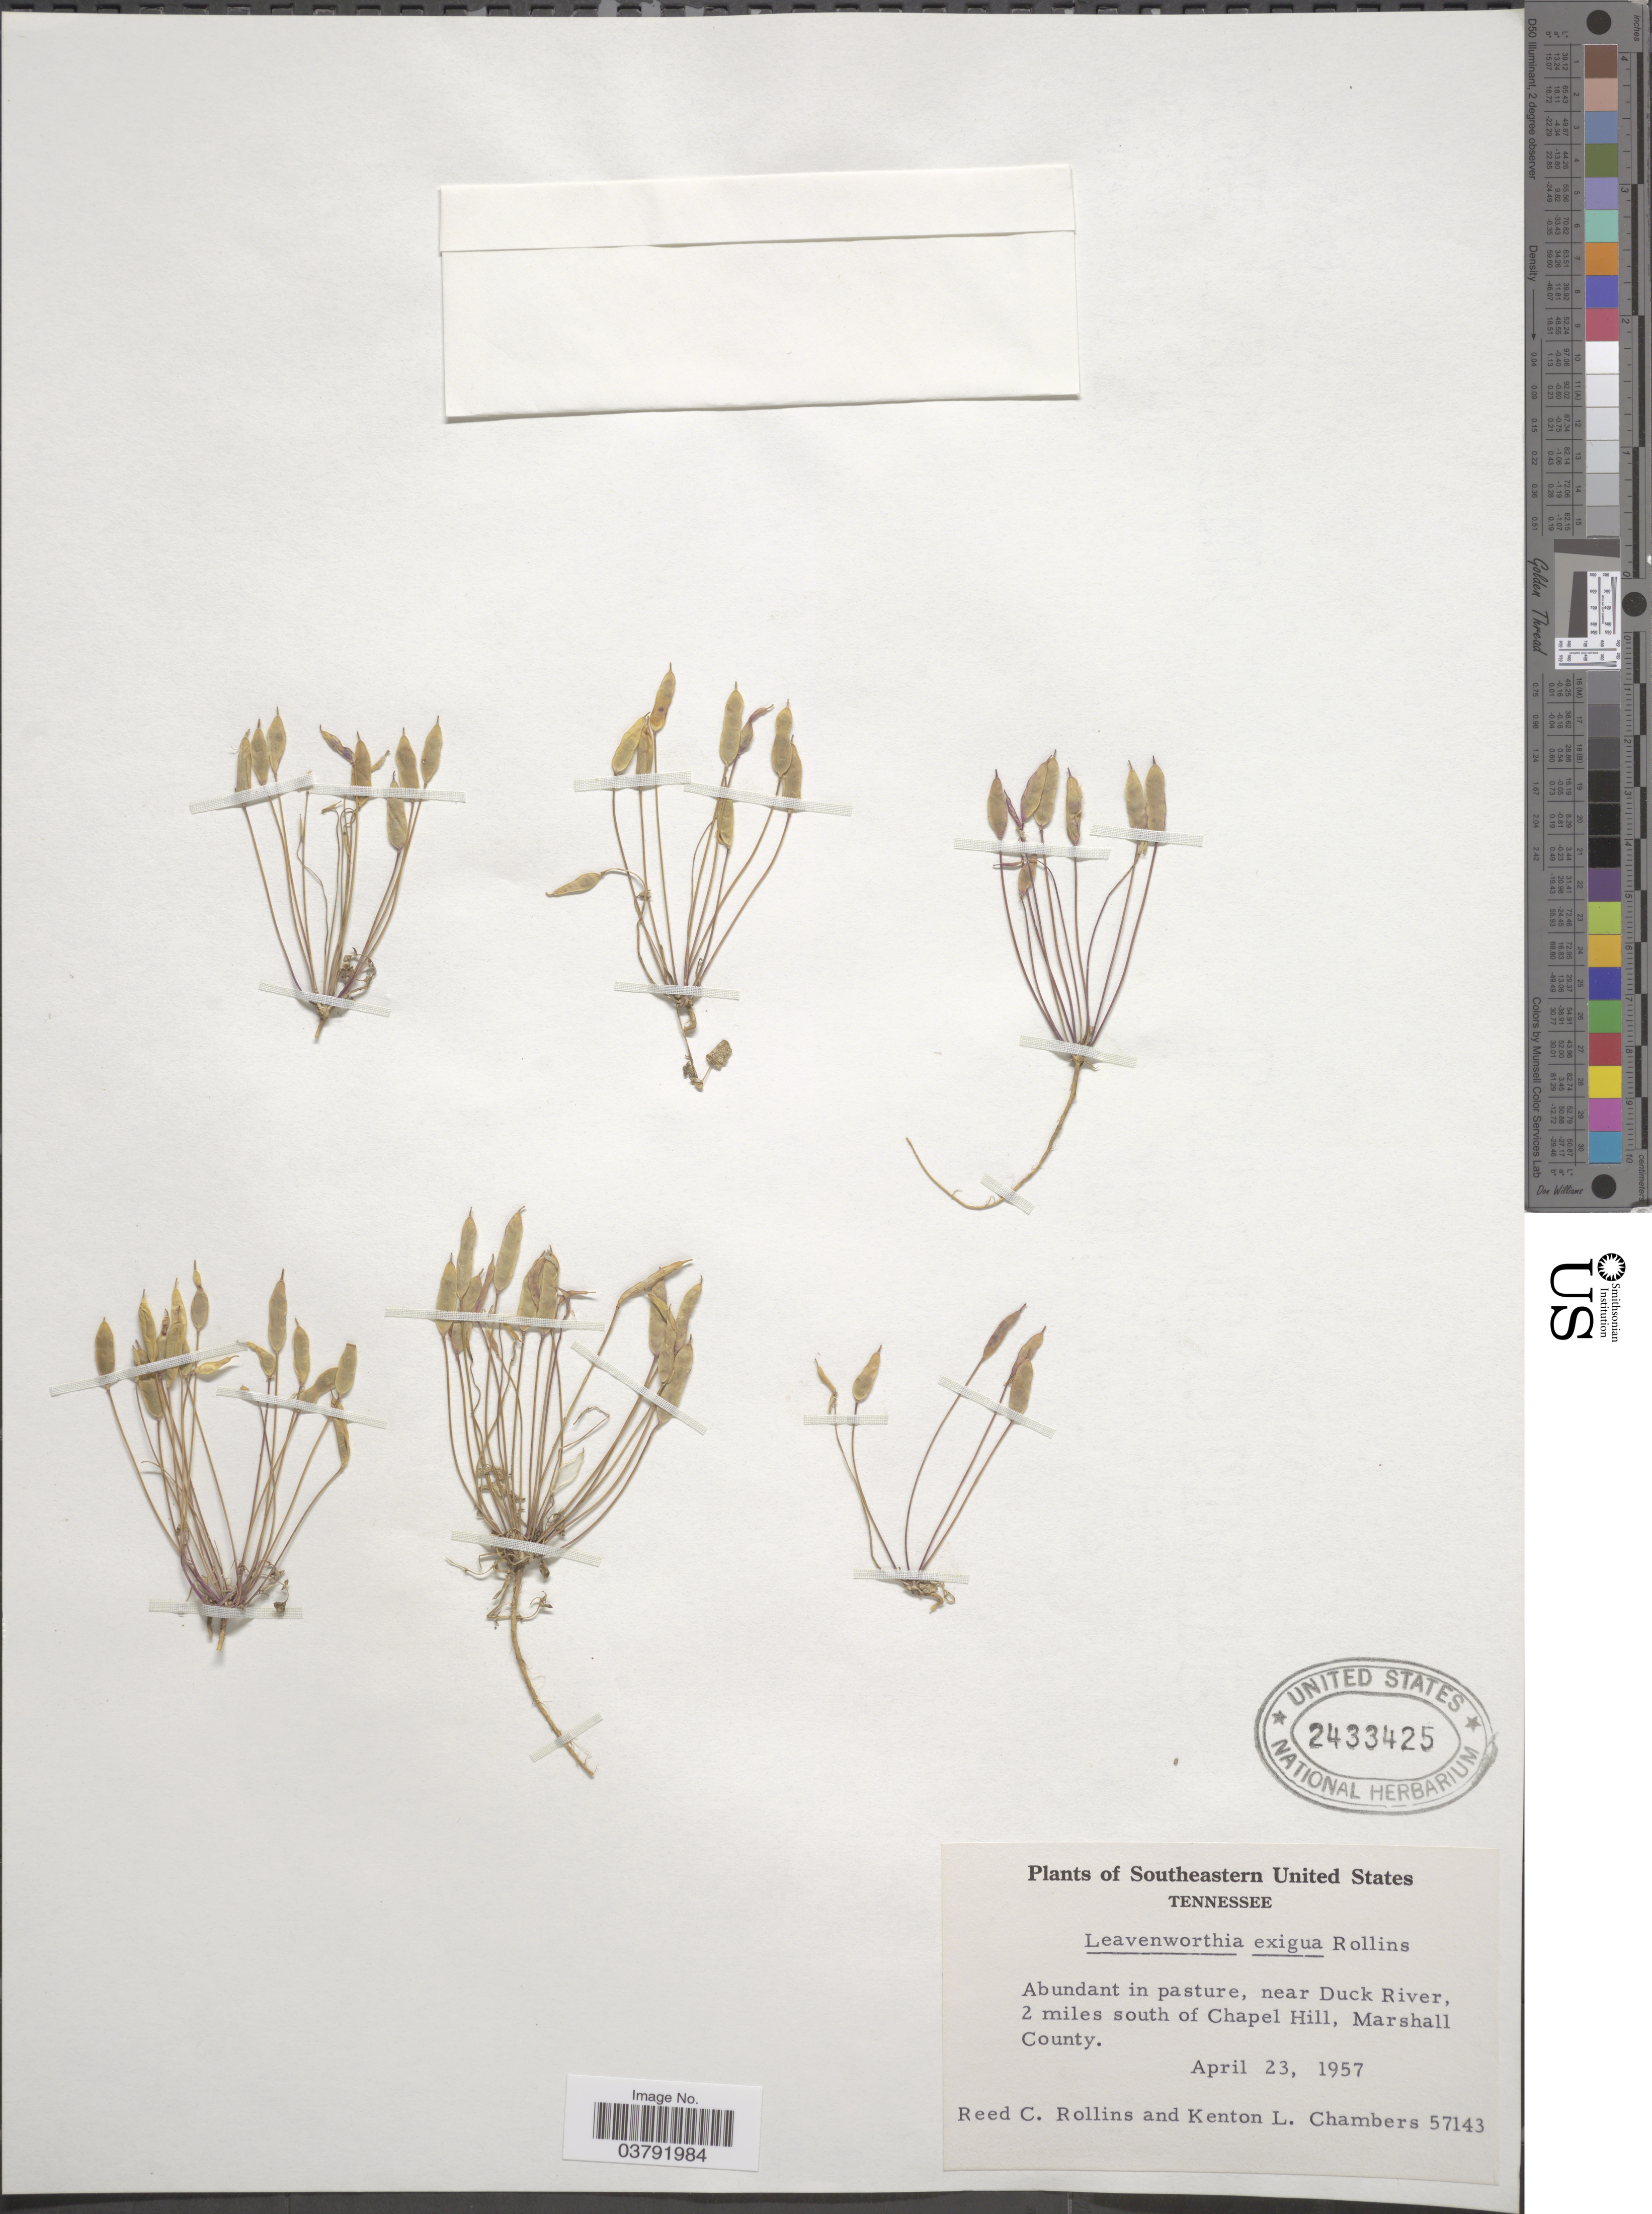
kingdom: Plantae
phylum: Tracheophyta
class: Magnoliopsida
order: Brassicales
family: Brassicaceae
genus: Leavenworthia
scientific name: Leavenworthia exigua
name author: Rollins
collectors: R. C. Rollins & K. L. Chambers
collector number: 57143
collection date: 1957-04-23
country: United States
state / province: Tennessee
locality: Southeastern United States. Near Duck River, 2 miles south of Chapel Hill, Marshall County.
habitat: abundant in pasture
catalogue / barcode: US 2433425